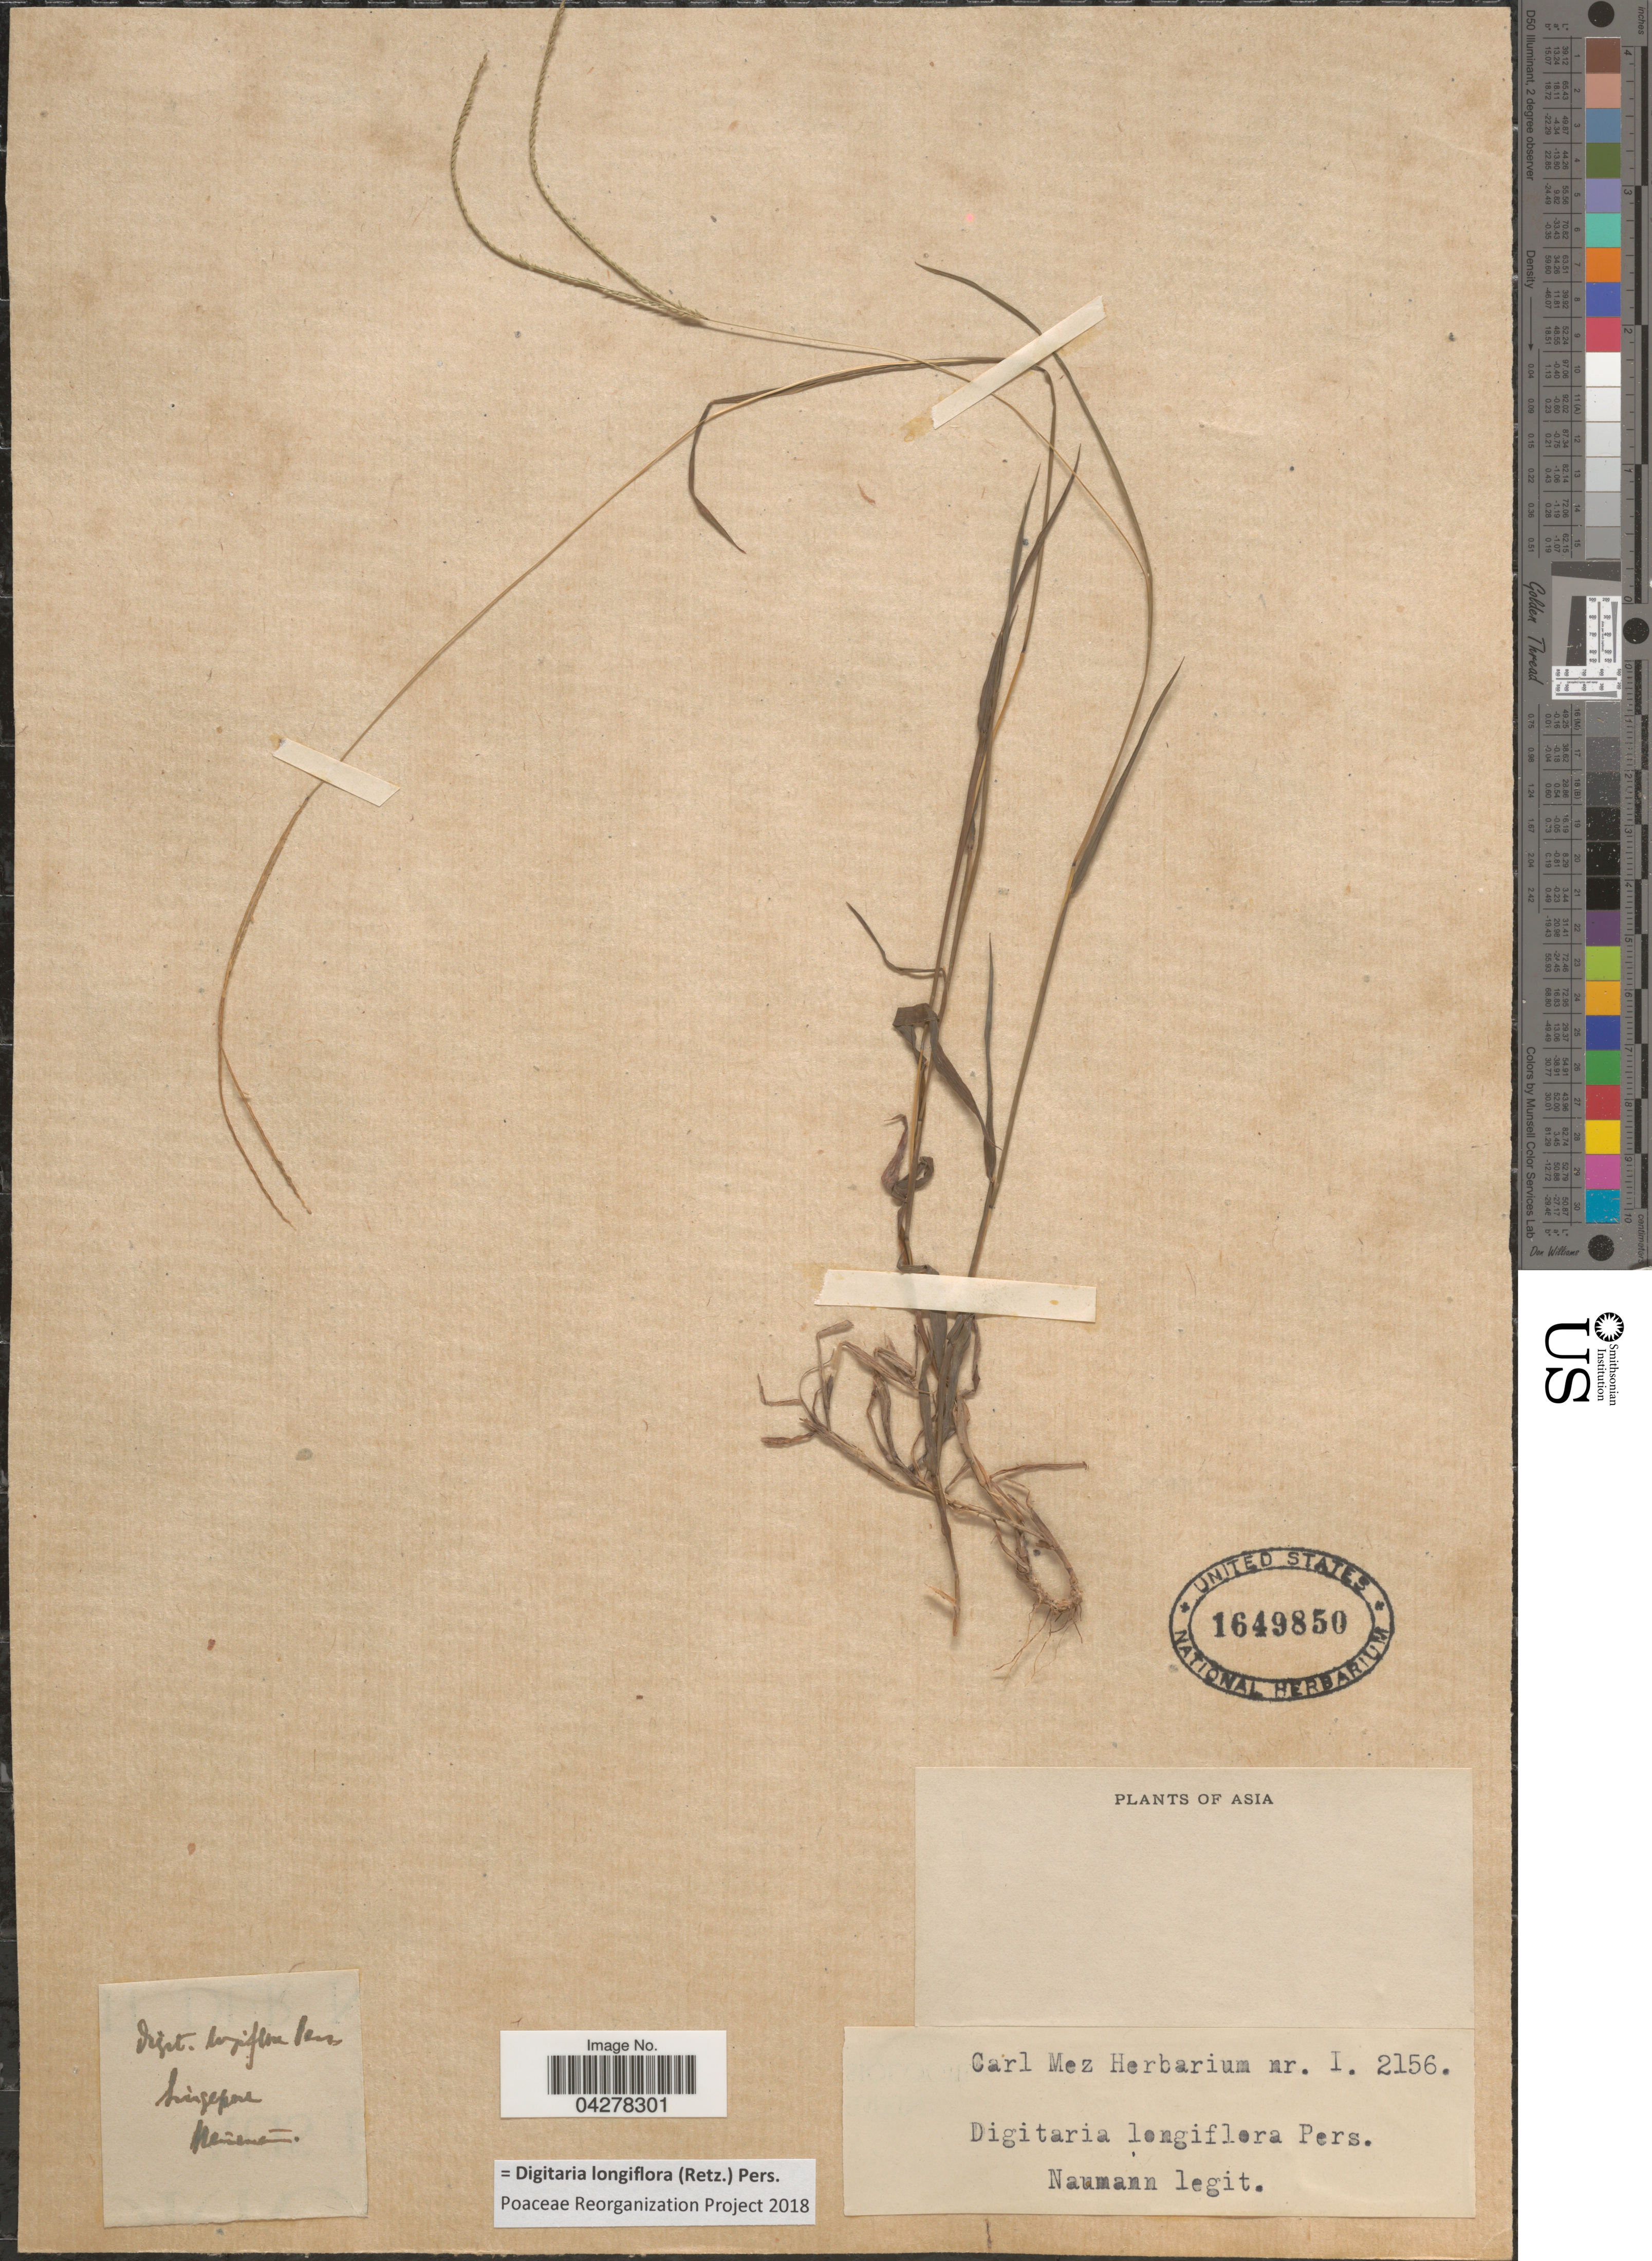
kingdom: Plantae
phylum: Tracheophyta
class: Liliopsida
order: Poales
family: Poaceae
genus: Digitaria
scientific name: Digitaria longiflora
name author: (Retz.) Pers.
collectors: -. Naumann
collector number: I2156?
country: Singapore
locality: [illegible text].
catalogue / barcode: US 1649850